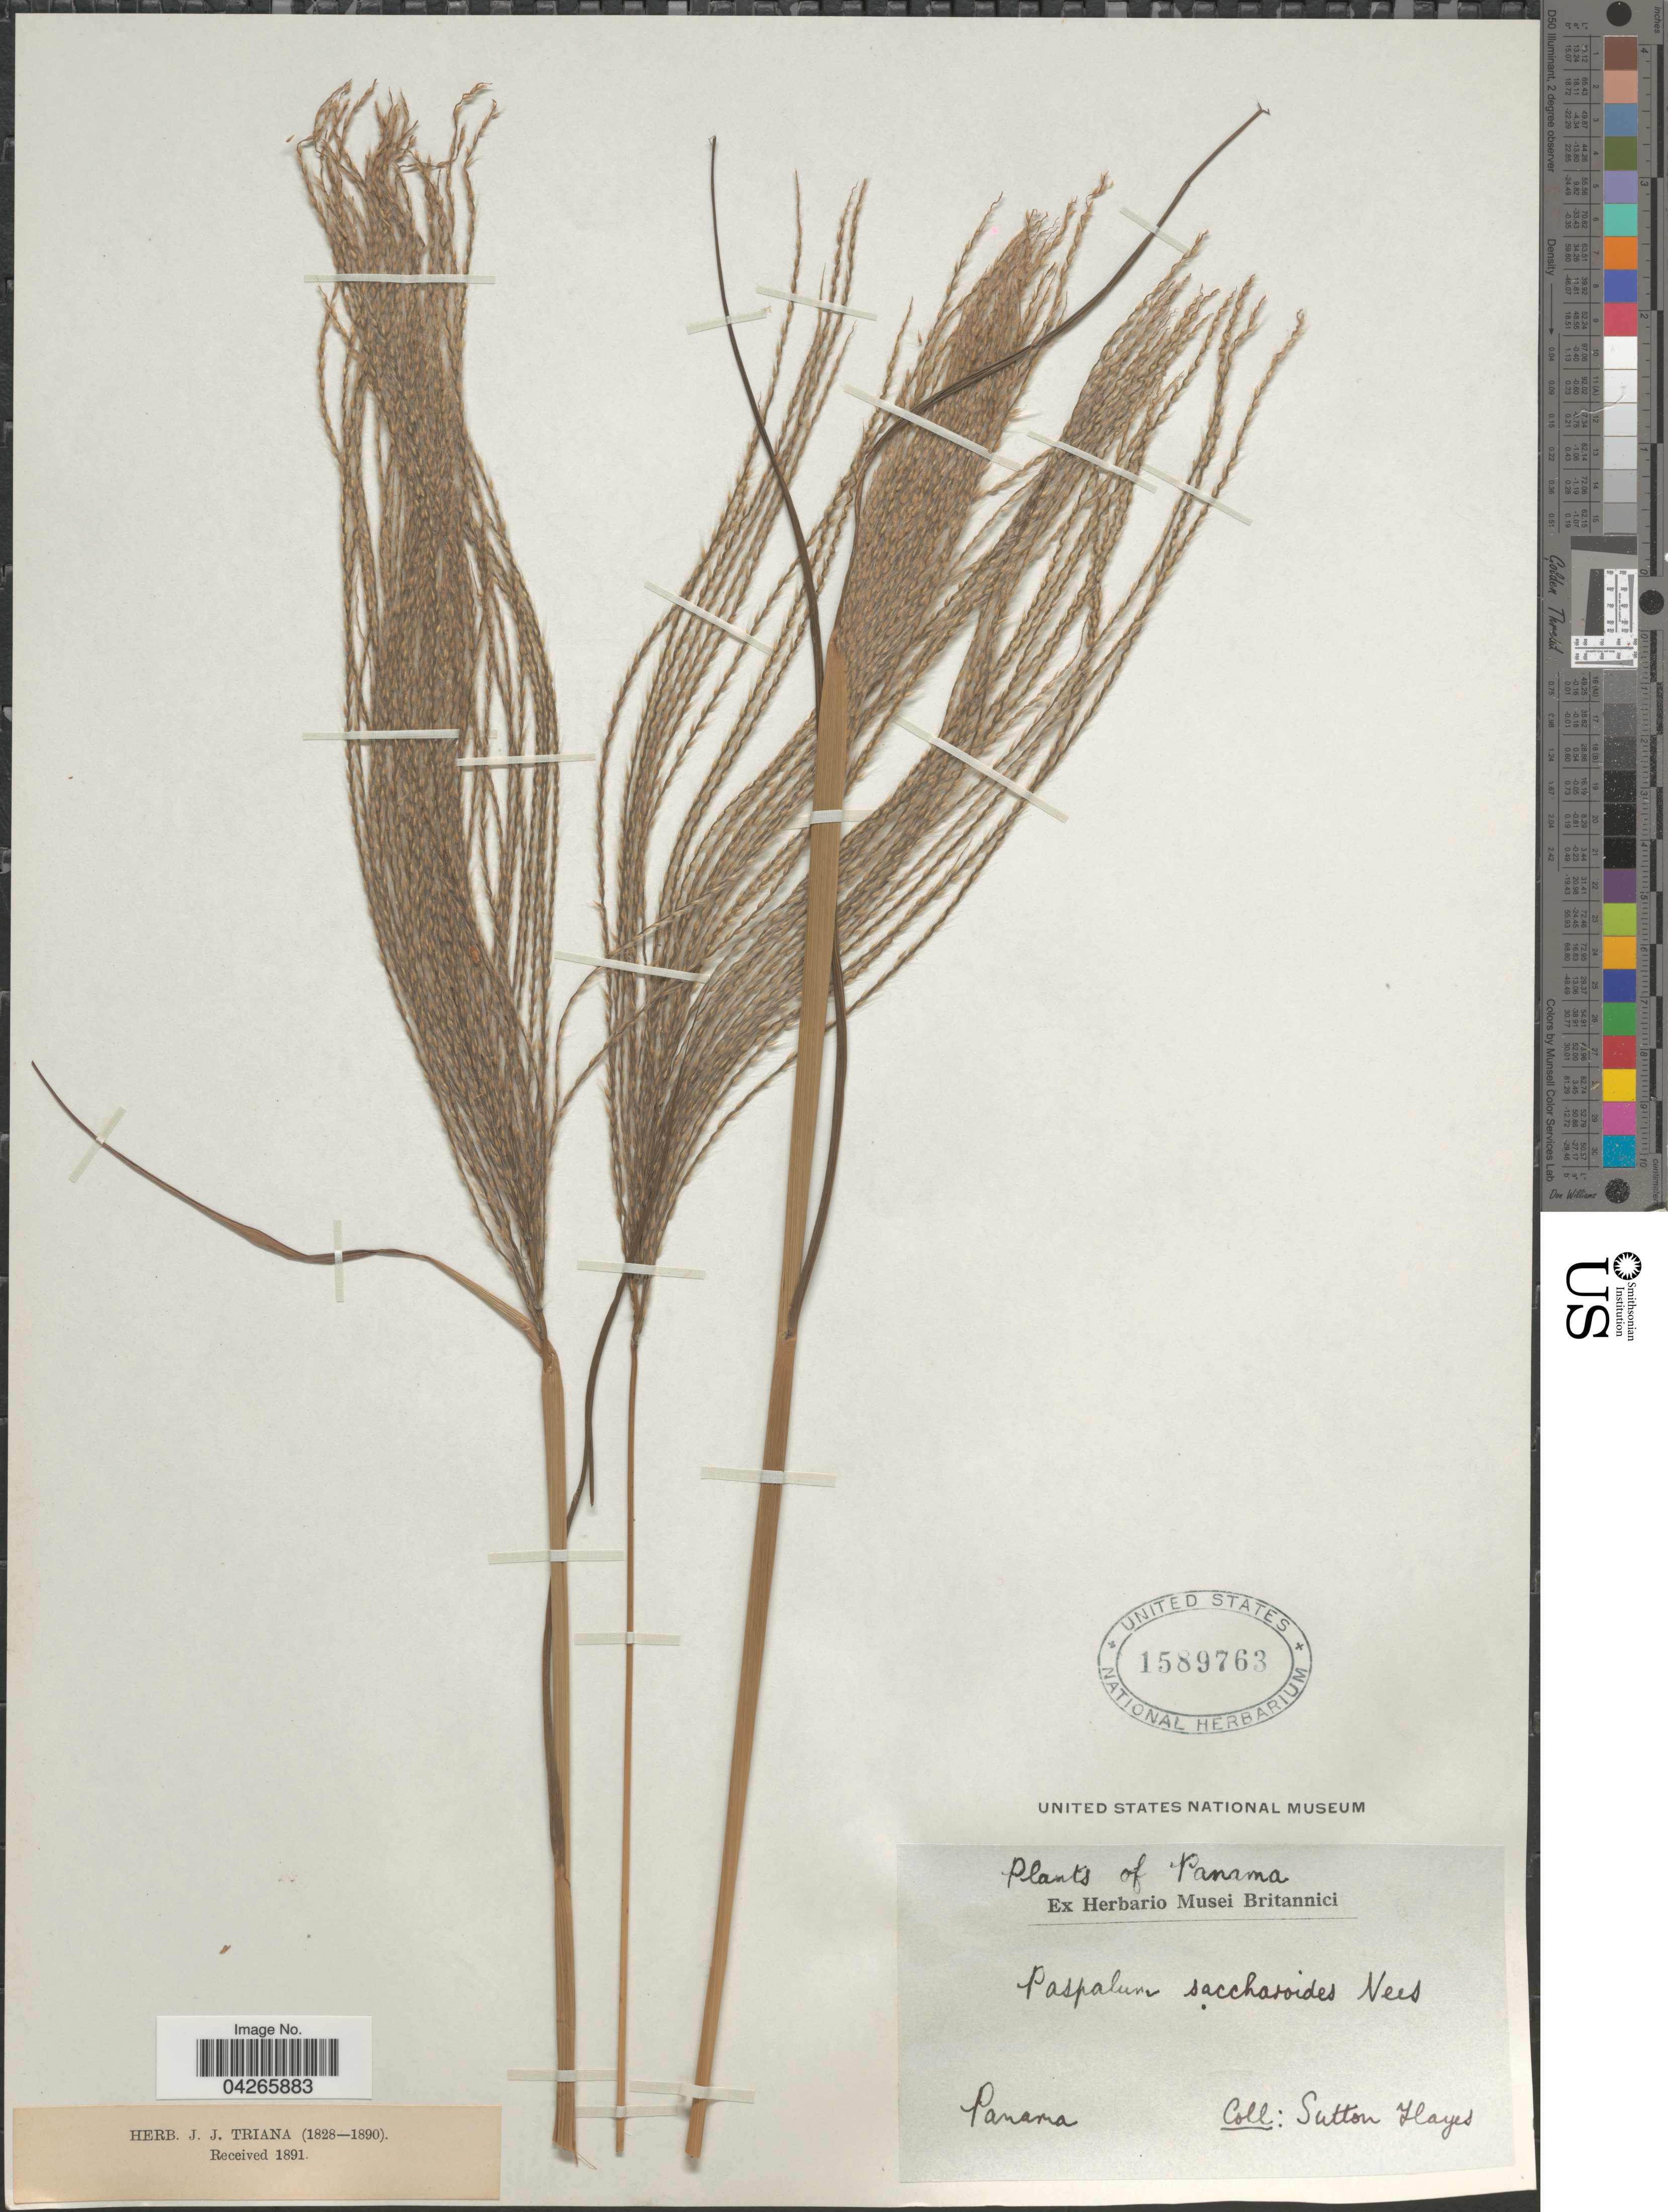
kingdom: Plantae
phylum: Tracheophyta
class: Liliopsida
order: Poales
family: Poaceae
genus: Paspalum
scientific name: Paspalum saccharoides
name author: Nees ex Trin.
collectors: S. Hayes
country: Panama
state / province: Panamá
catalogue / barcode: US 1589763